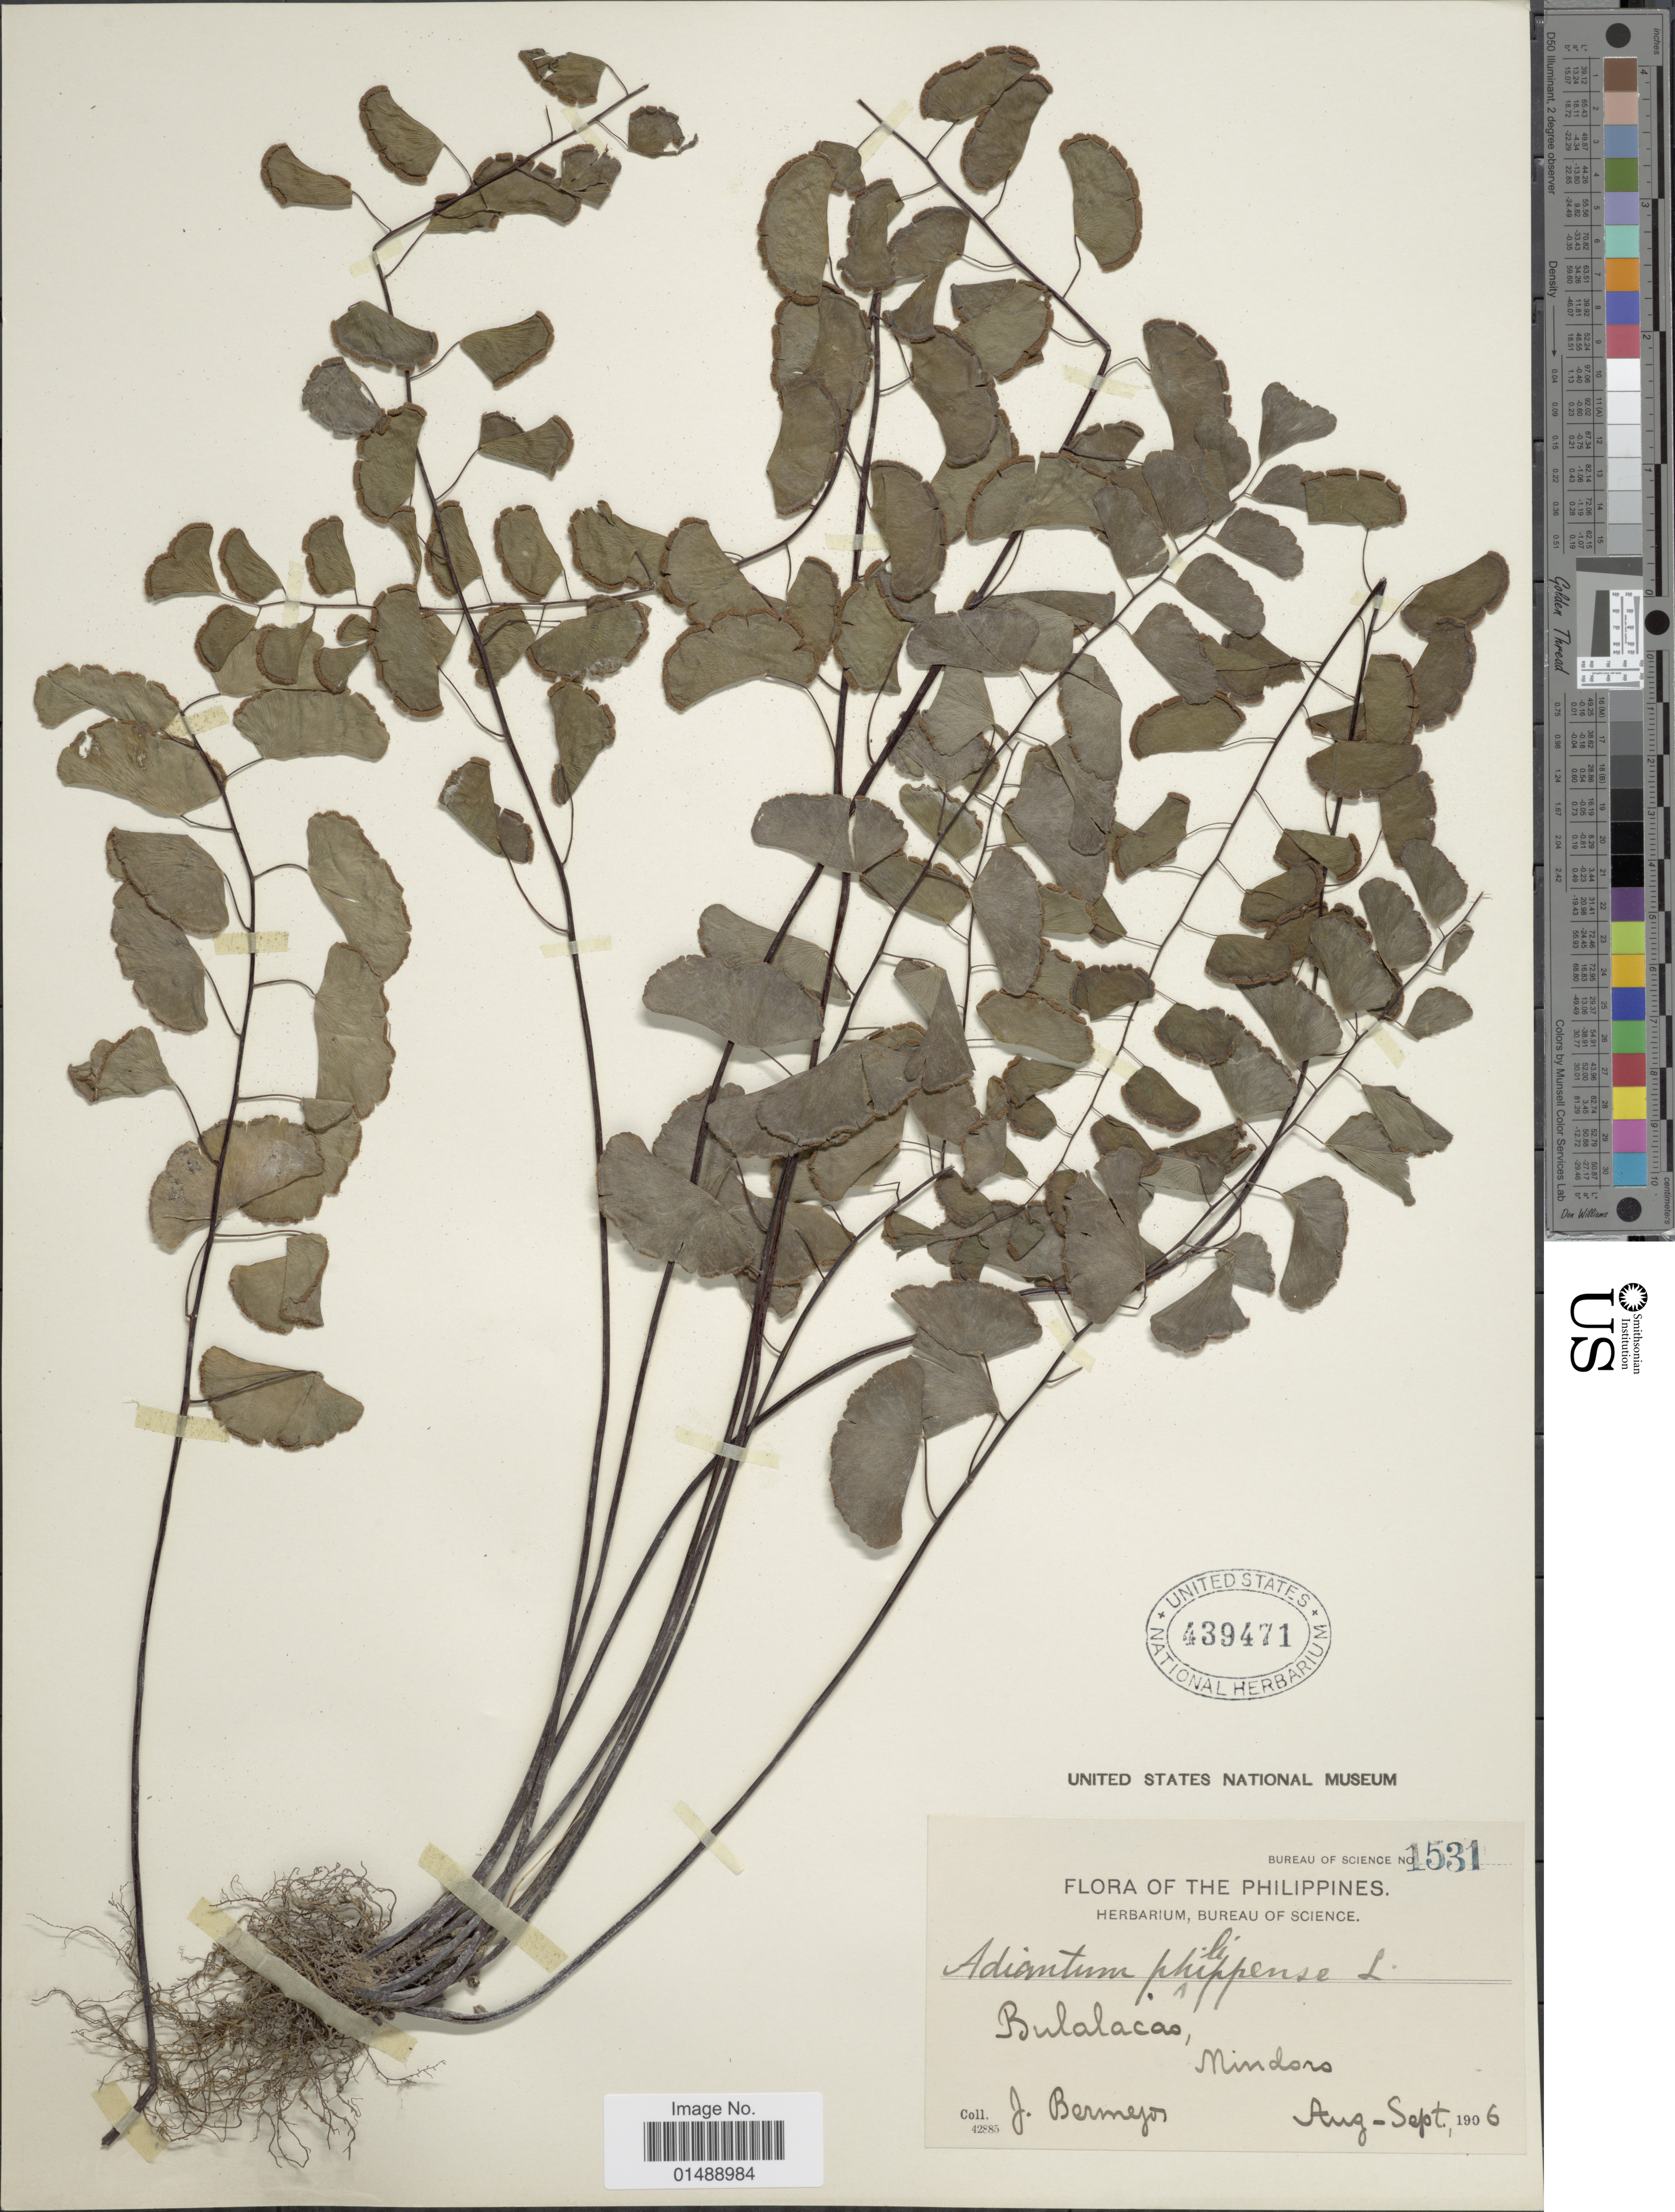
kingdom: Plantae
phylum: Tracheophyta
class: Polypodiopsida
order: Polypodiales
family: Pteridaceae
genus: Adiantum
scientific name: Adiantum philippense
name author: L.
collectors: J. Bermejos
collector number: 1531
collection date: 1906-08/1906-09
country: Philippines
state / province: Mimaropa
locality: Bulalacao, Mindoro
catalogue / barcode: US 439471